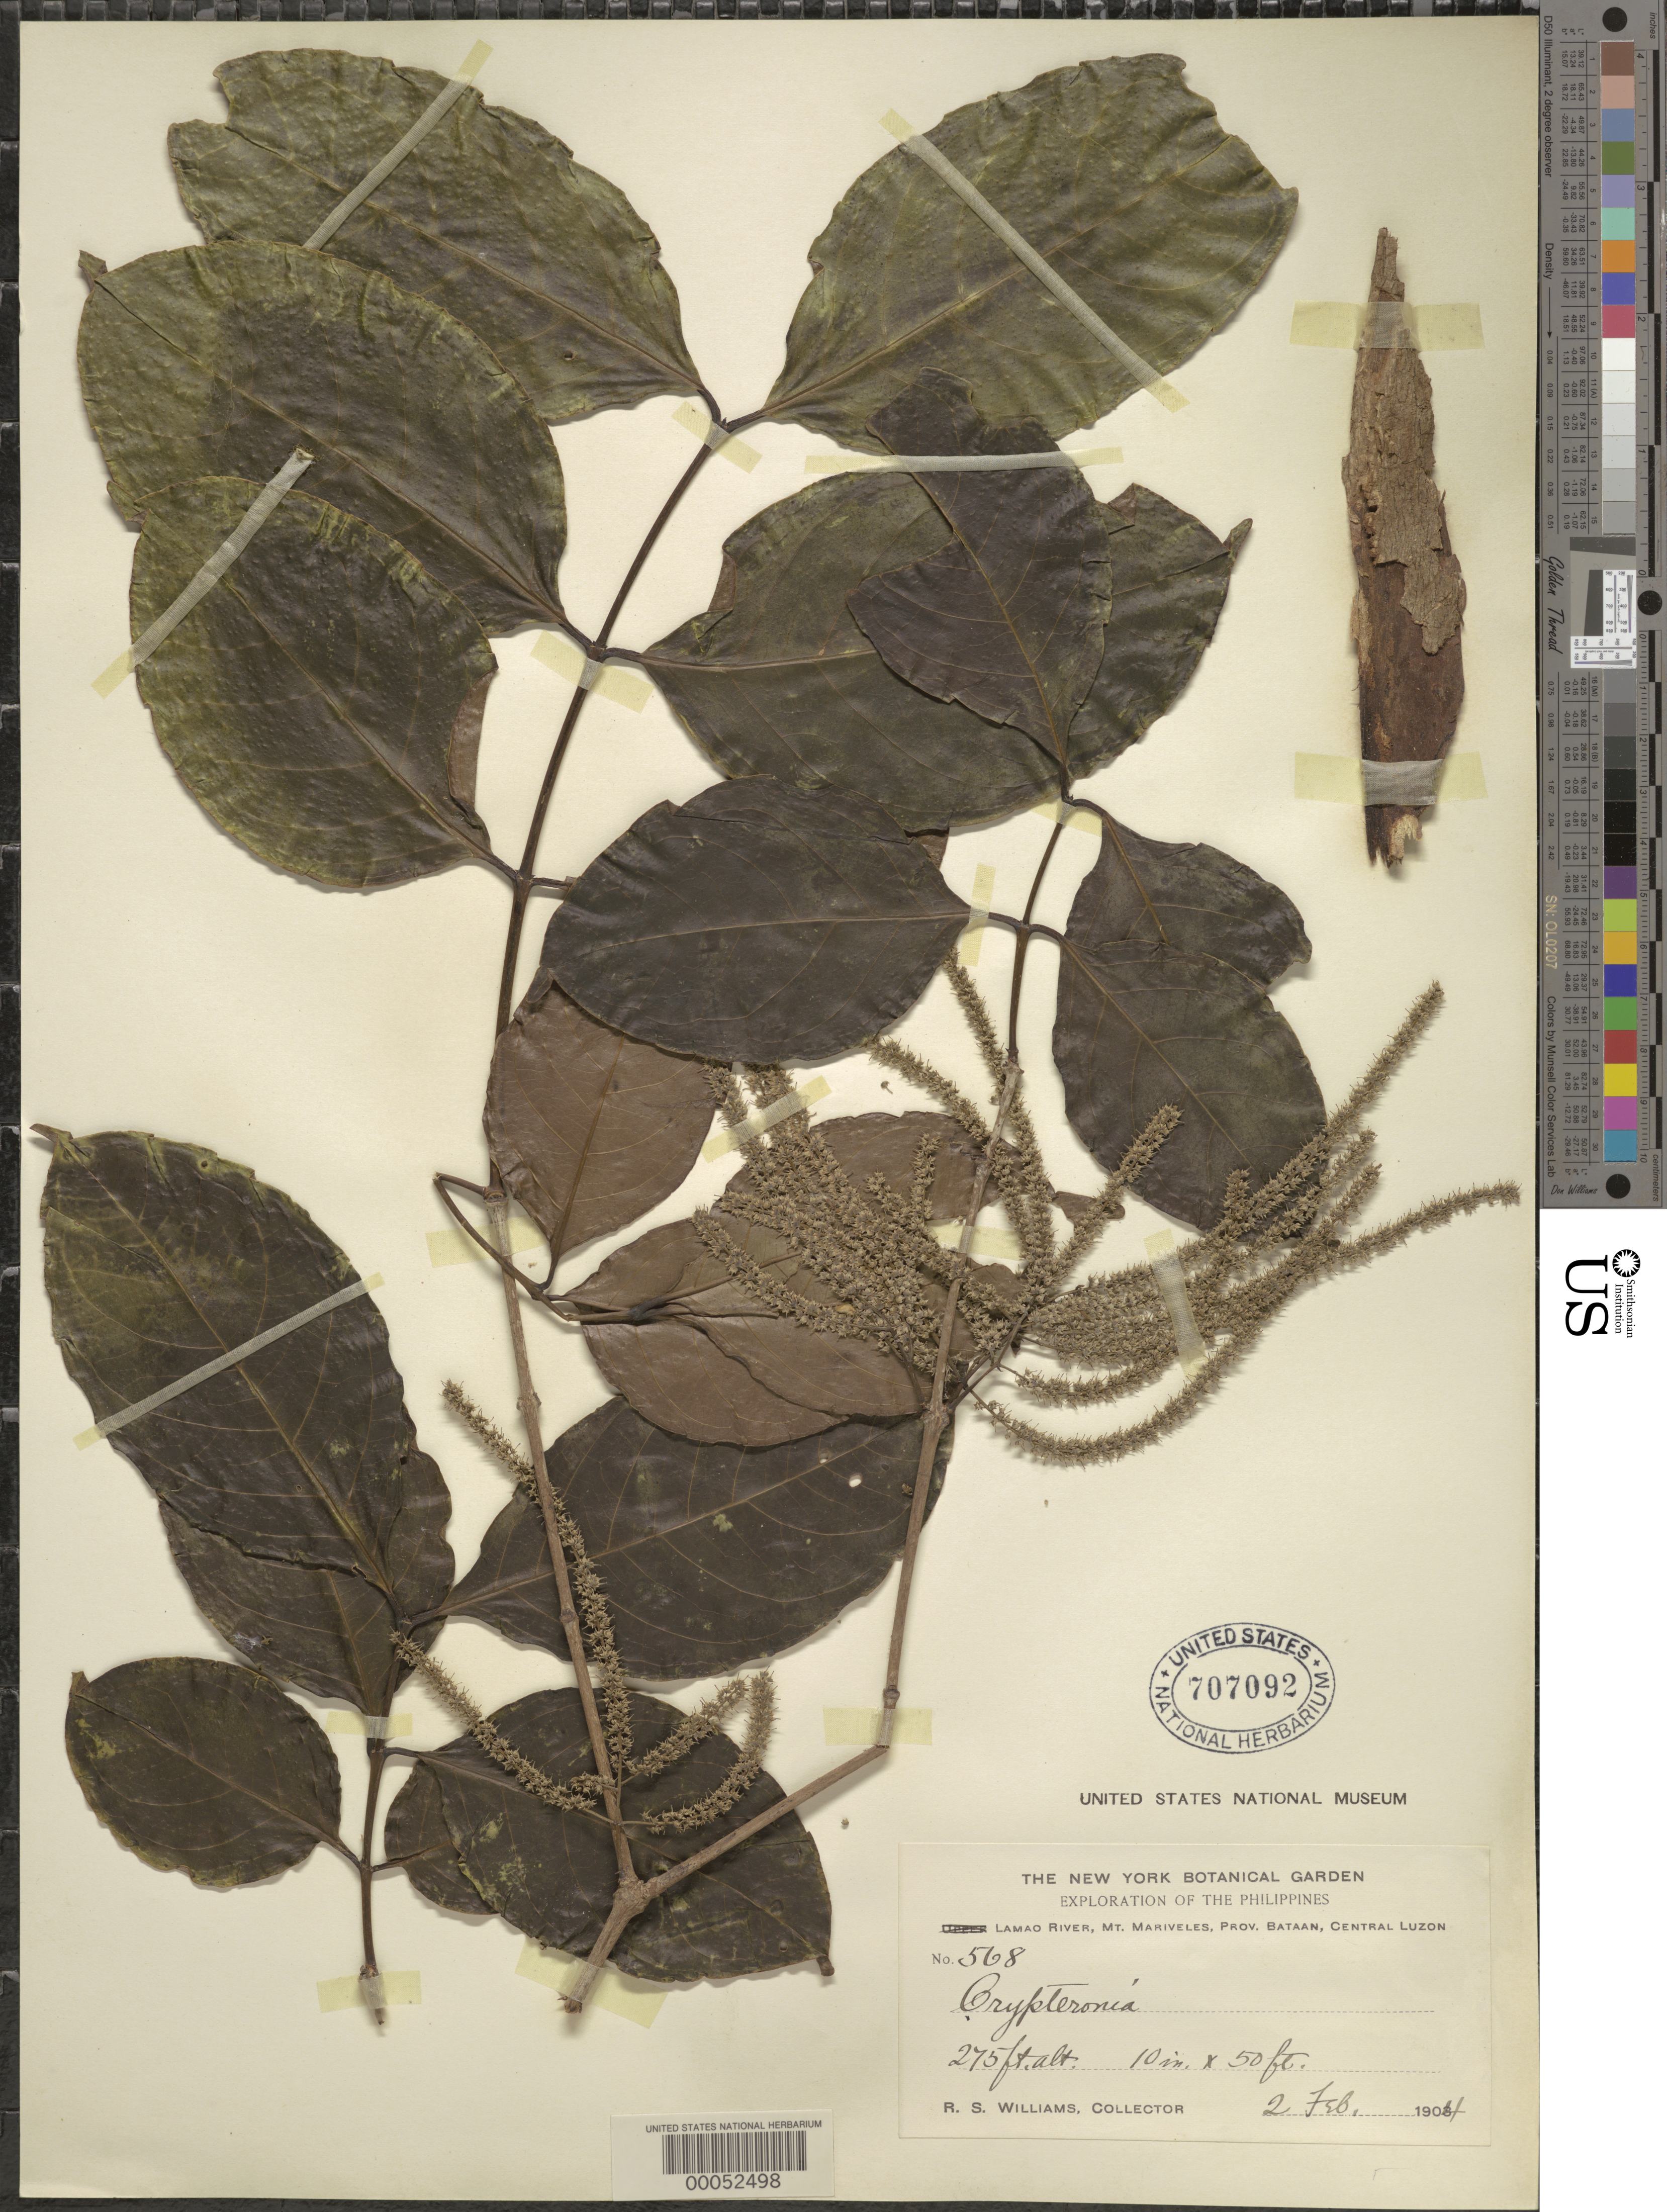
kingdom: Plantae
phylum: Tracheophyta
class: Magnoliopsida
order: Myrtales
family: Crypteroniaceae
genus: Crypteronia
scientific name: Crypteronia paniculata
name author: Blume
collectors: R. S. Williams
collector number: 568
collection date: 1904-02-02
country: Philippines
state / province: Central Luzon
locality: Lamao River, Mt. Mariveles, Prov. Bataan.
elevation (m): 84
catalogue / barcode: US 707092